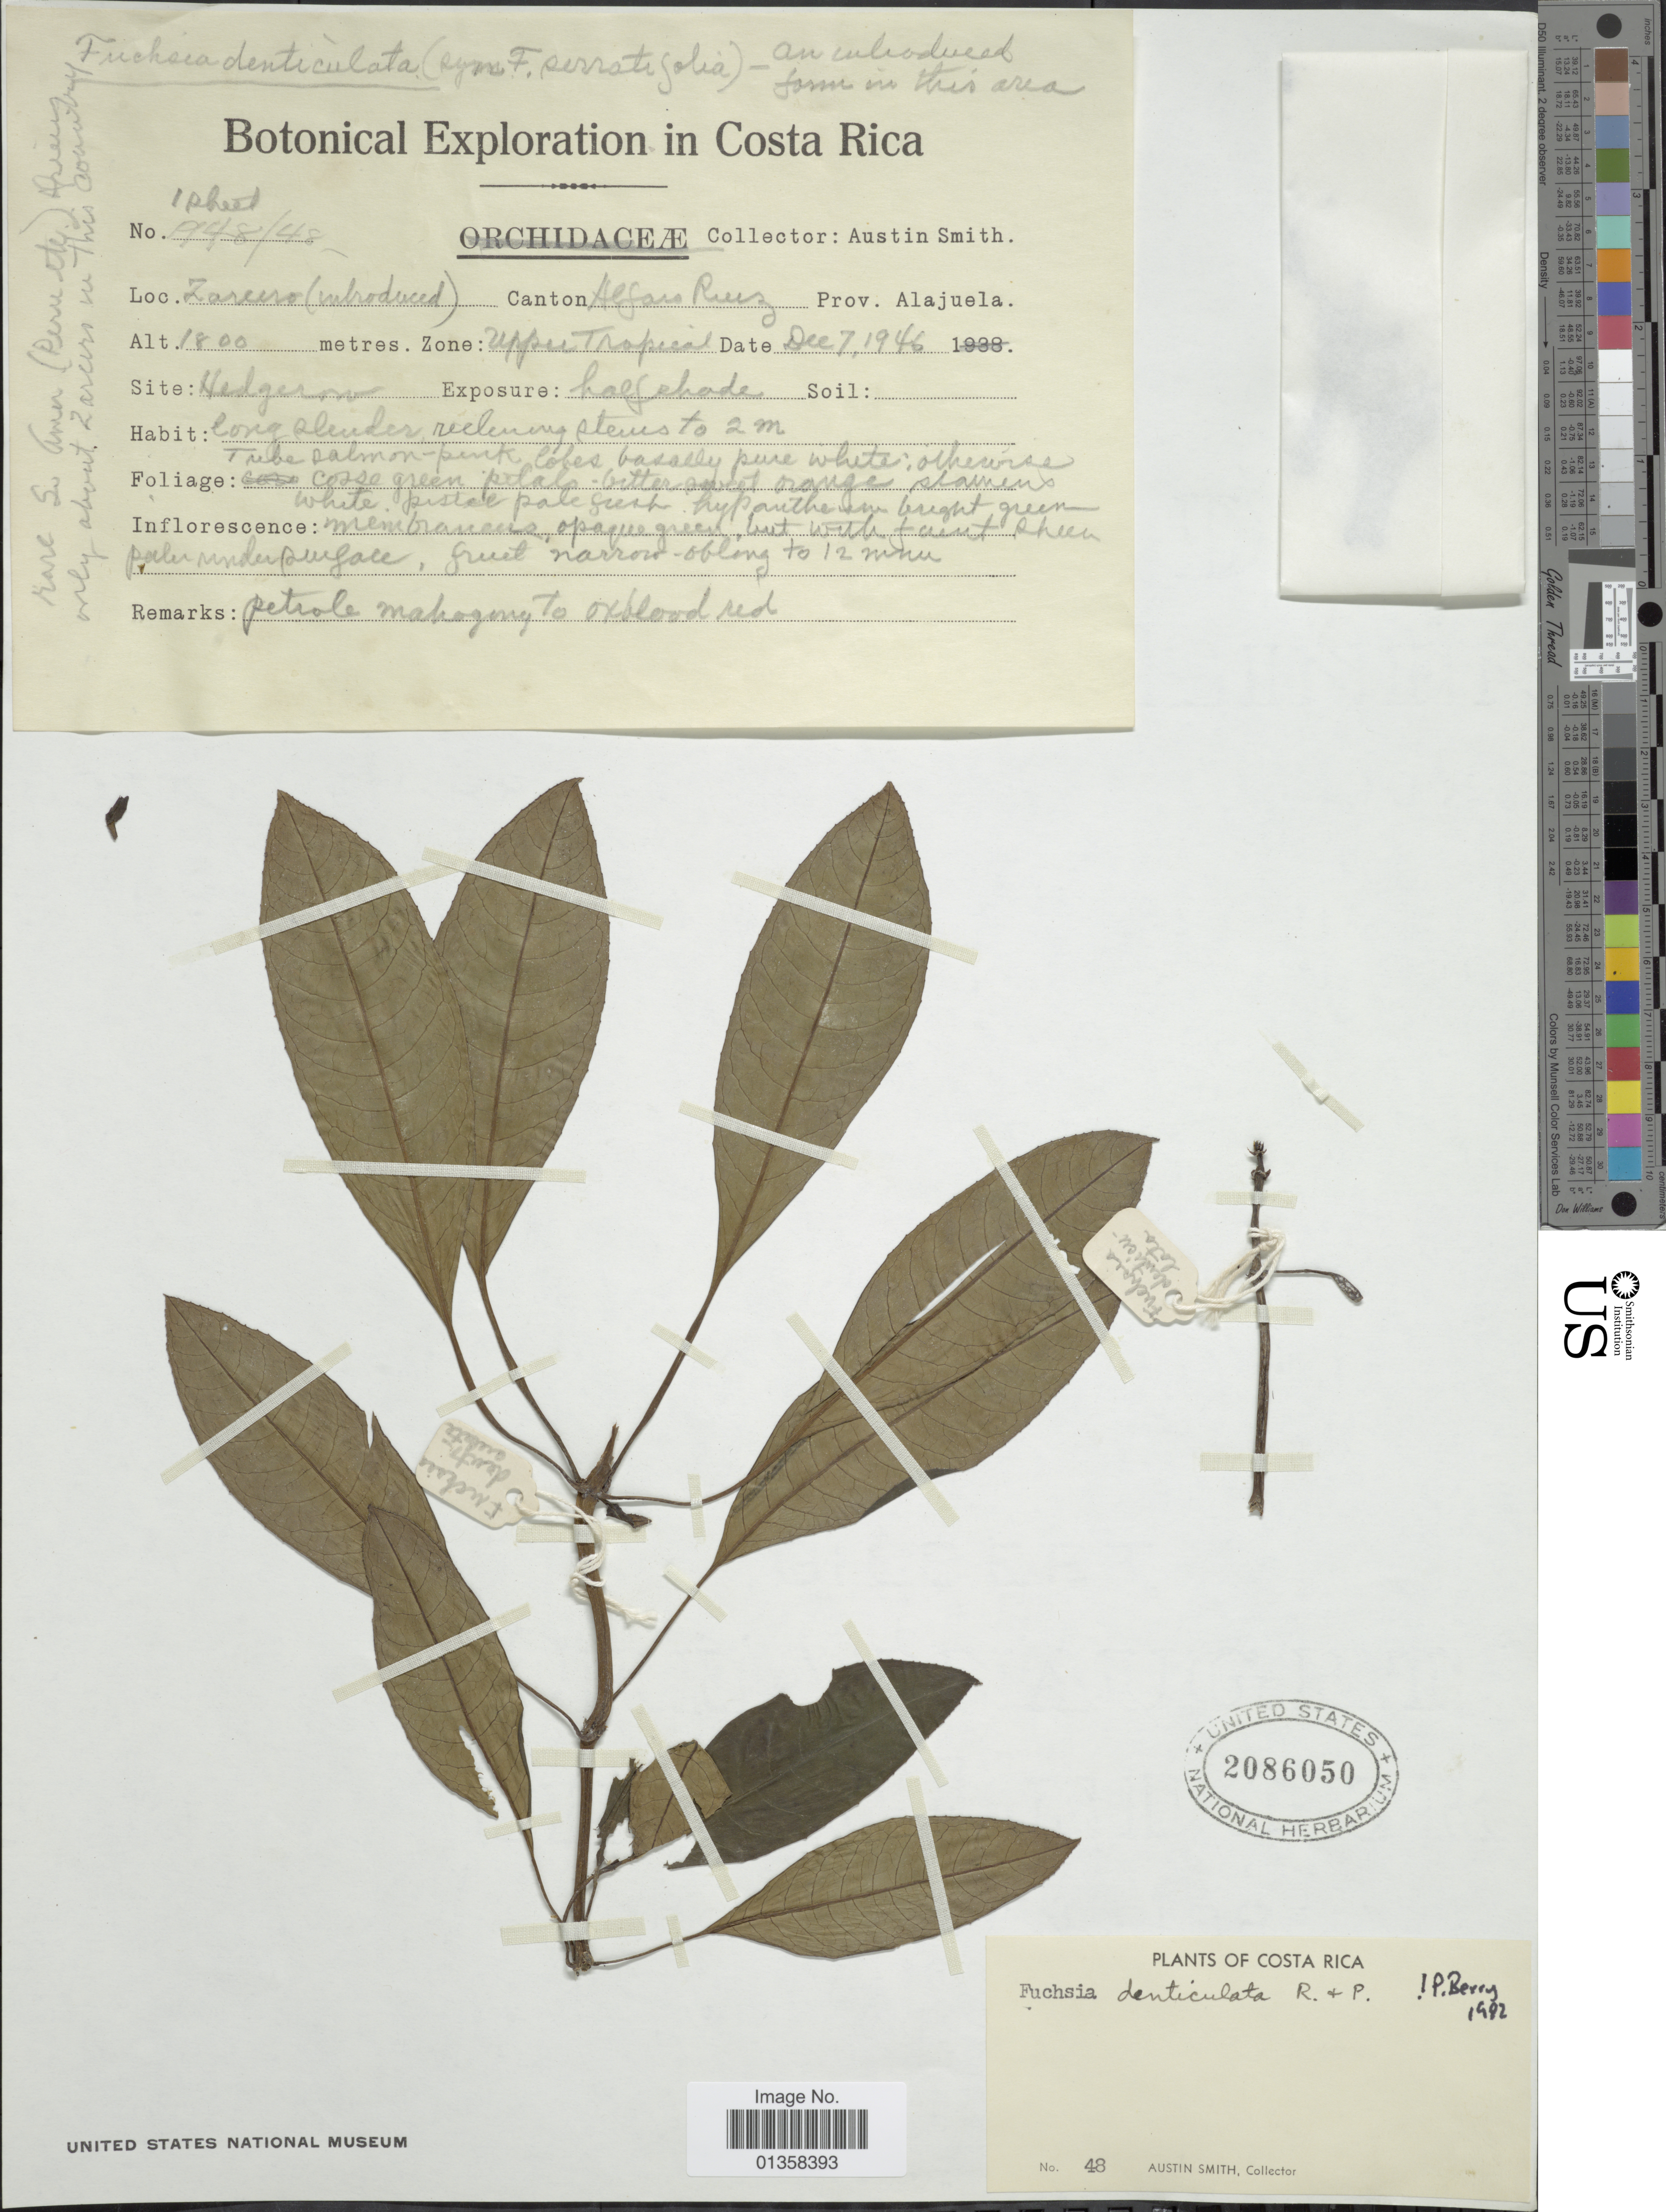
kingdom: Plantae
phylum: Tracheophyta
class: Magnoliopsida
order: Myrtales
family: Onagraceae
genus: Fuchsia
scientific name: Fuchsia denticulata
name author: Ruiz & Pav.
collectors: Aust P. Smith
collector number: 48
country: Costa Rica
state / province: Alajuela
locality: Zarcero (introduced), Alfaro Ruiz canton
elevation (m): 1800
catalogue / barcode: US 2086050